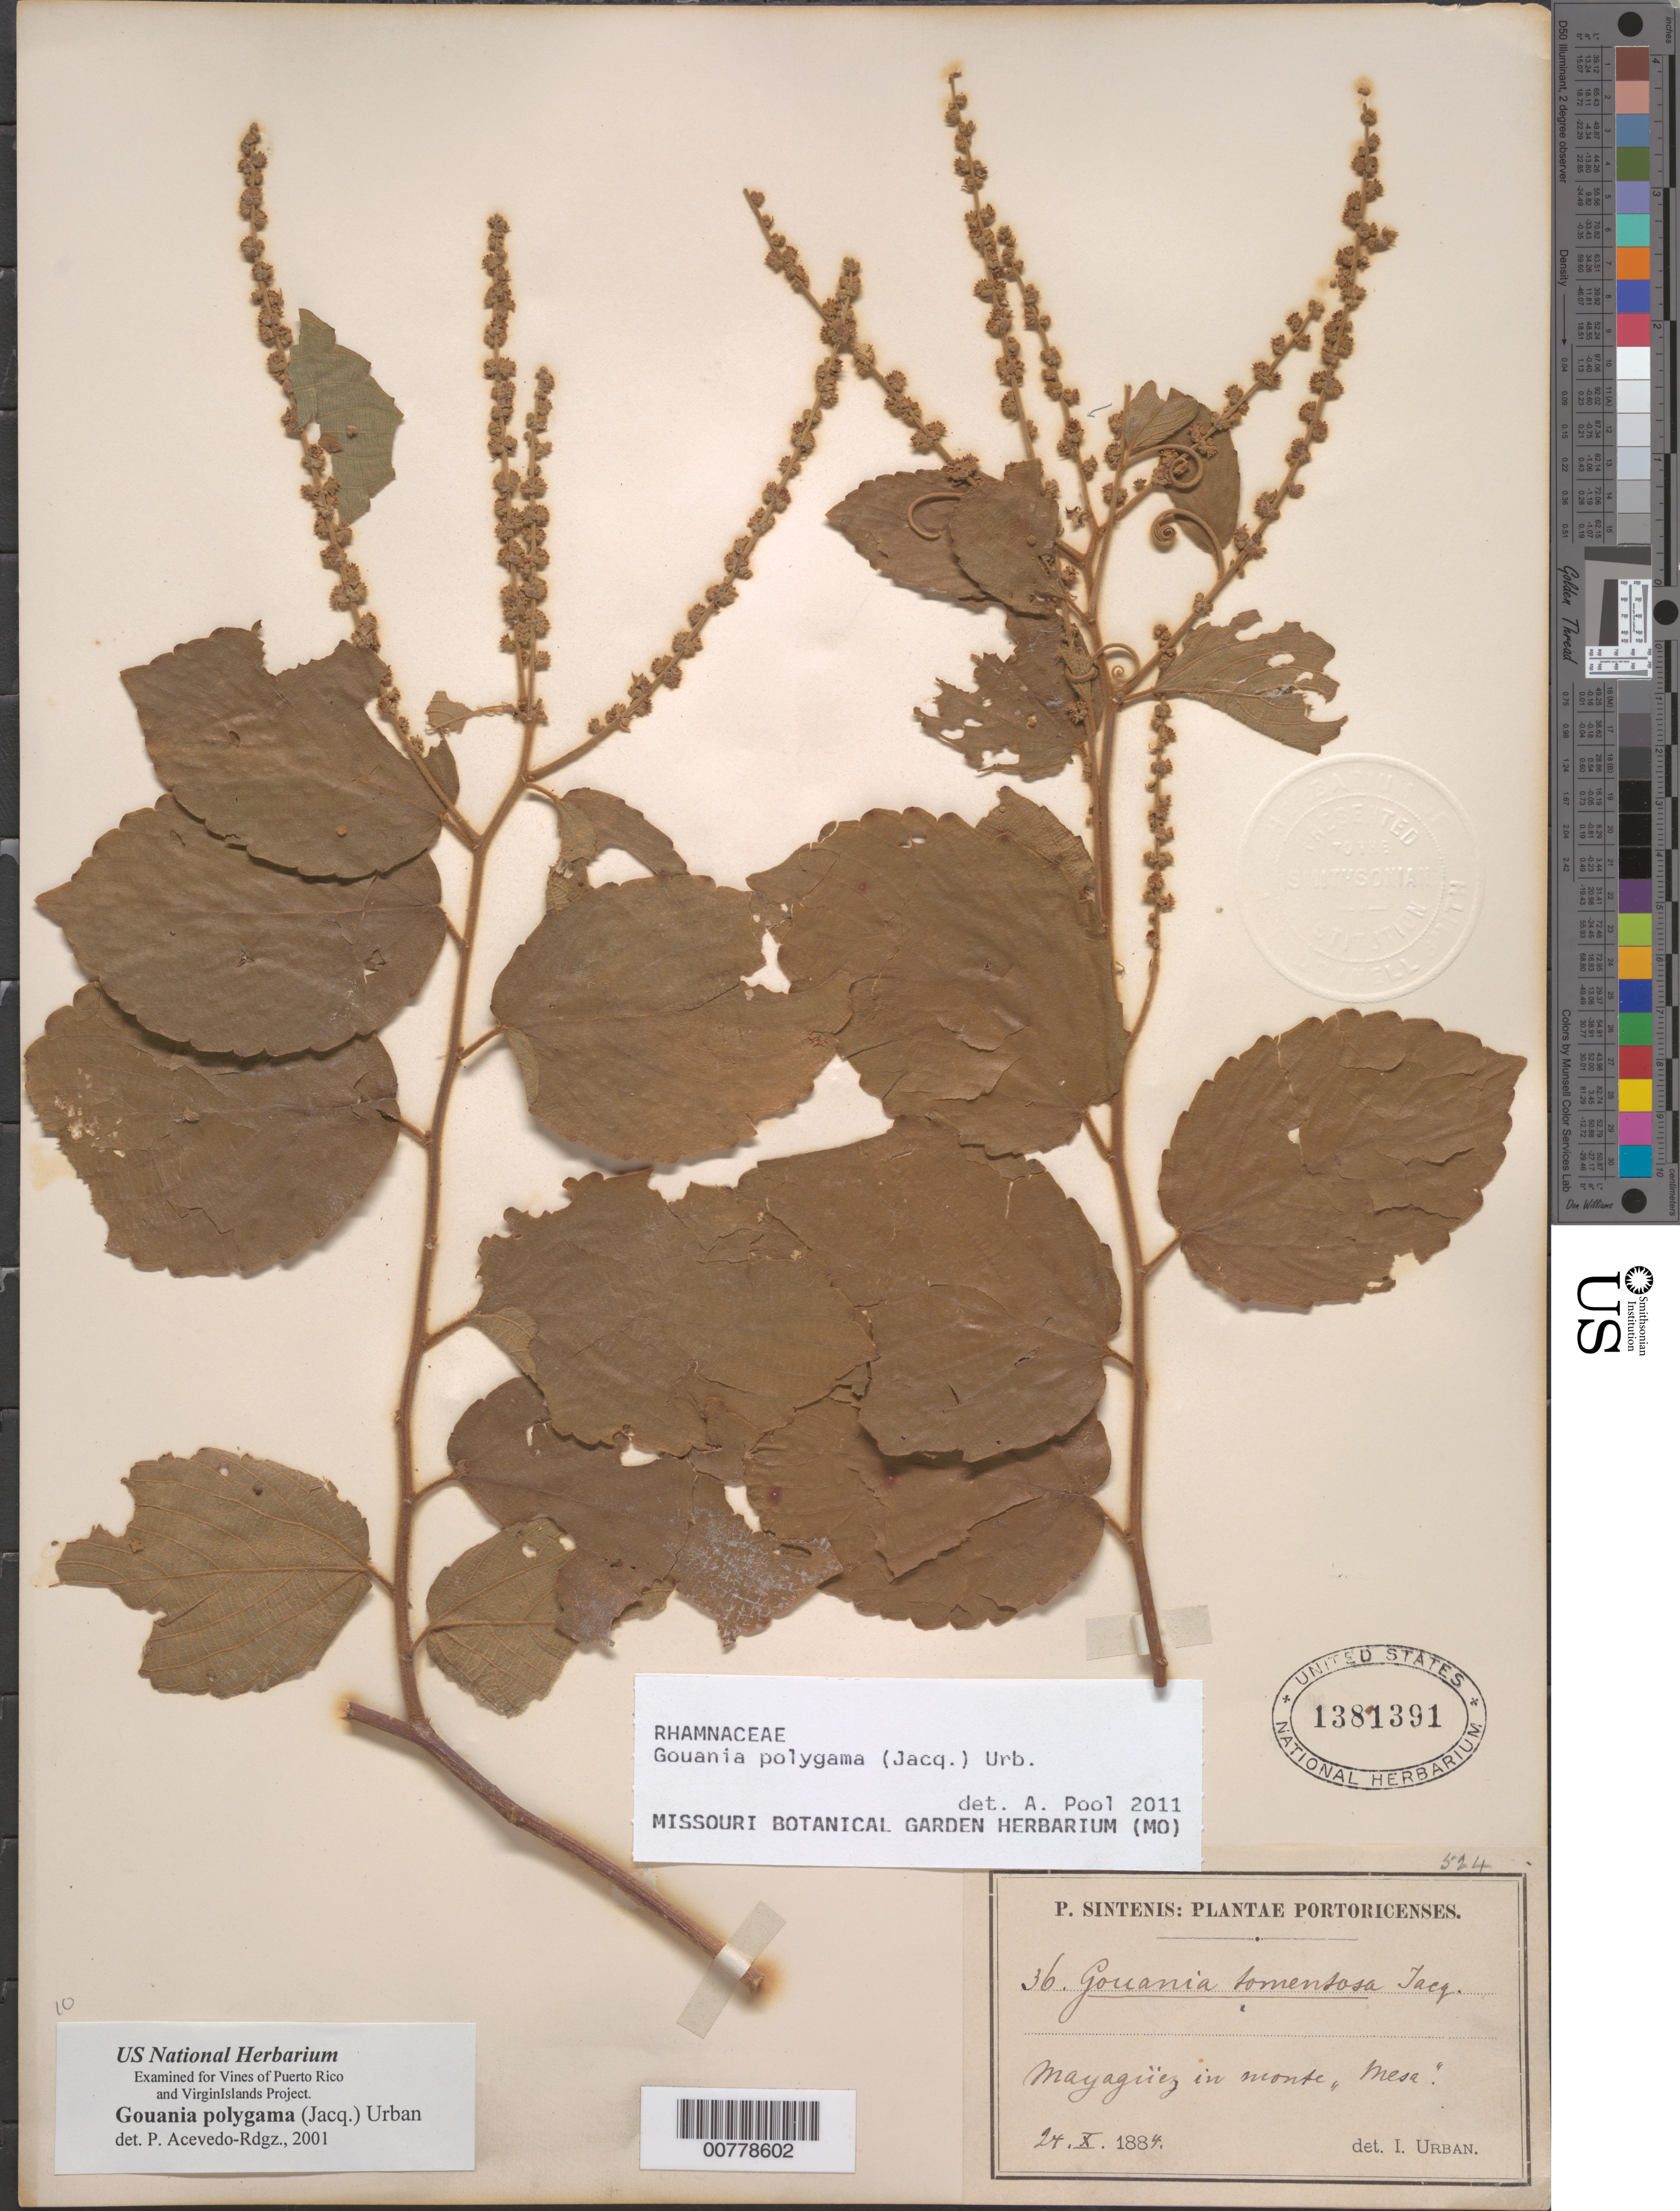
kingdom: Plantae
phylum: Tracheophyta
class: Magnoliopsida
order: Rosales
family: Rhamnaceae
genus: Gouania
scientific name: Gouania polygama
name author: (Jacq.) Urb.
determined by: Pool, A., (MO), Missouri Botanical Garden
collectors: P. Sintenis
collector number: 36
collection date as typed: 24 Oct 1884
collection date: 1884-10-24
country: Puerto Rico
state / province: Mayagüez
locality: Mayagüez. In monte "Mesa".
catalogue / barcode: US 1381391